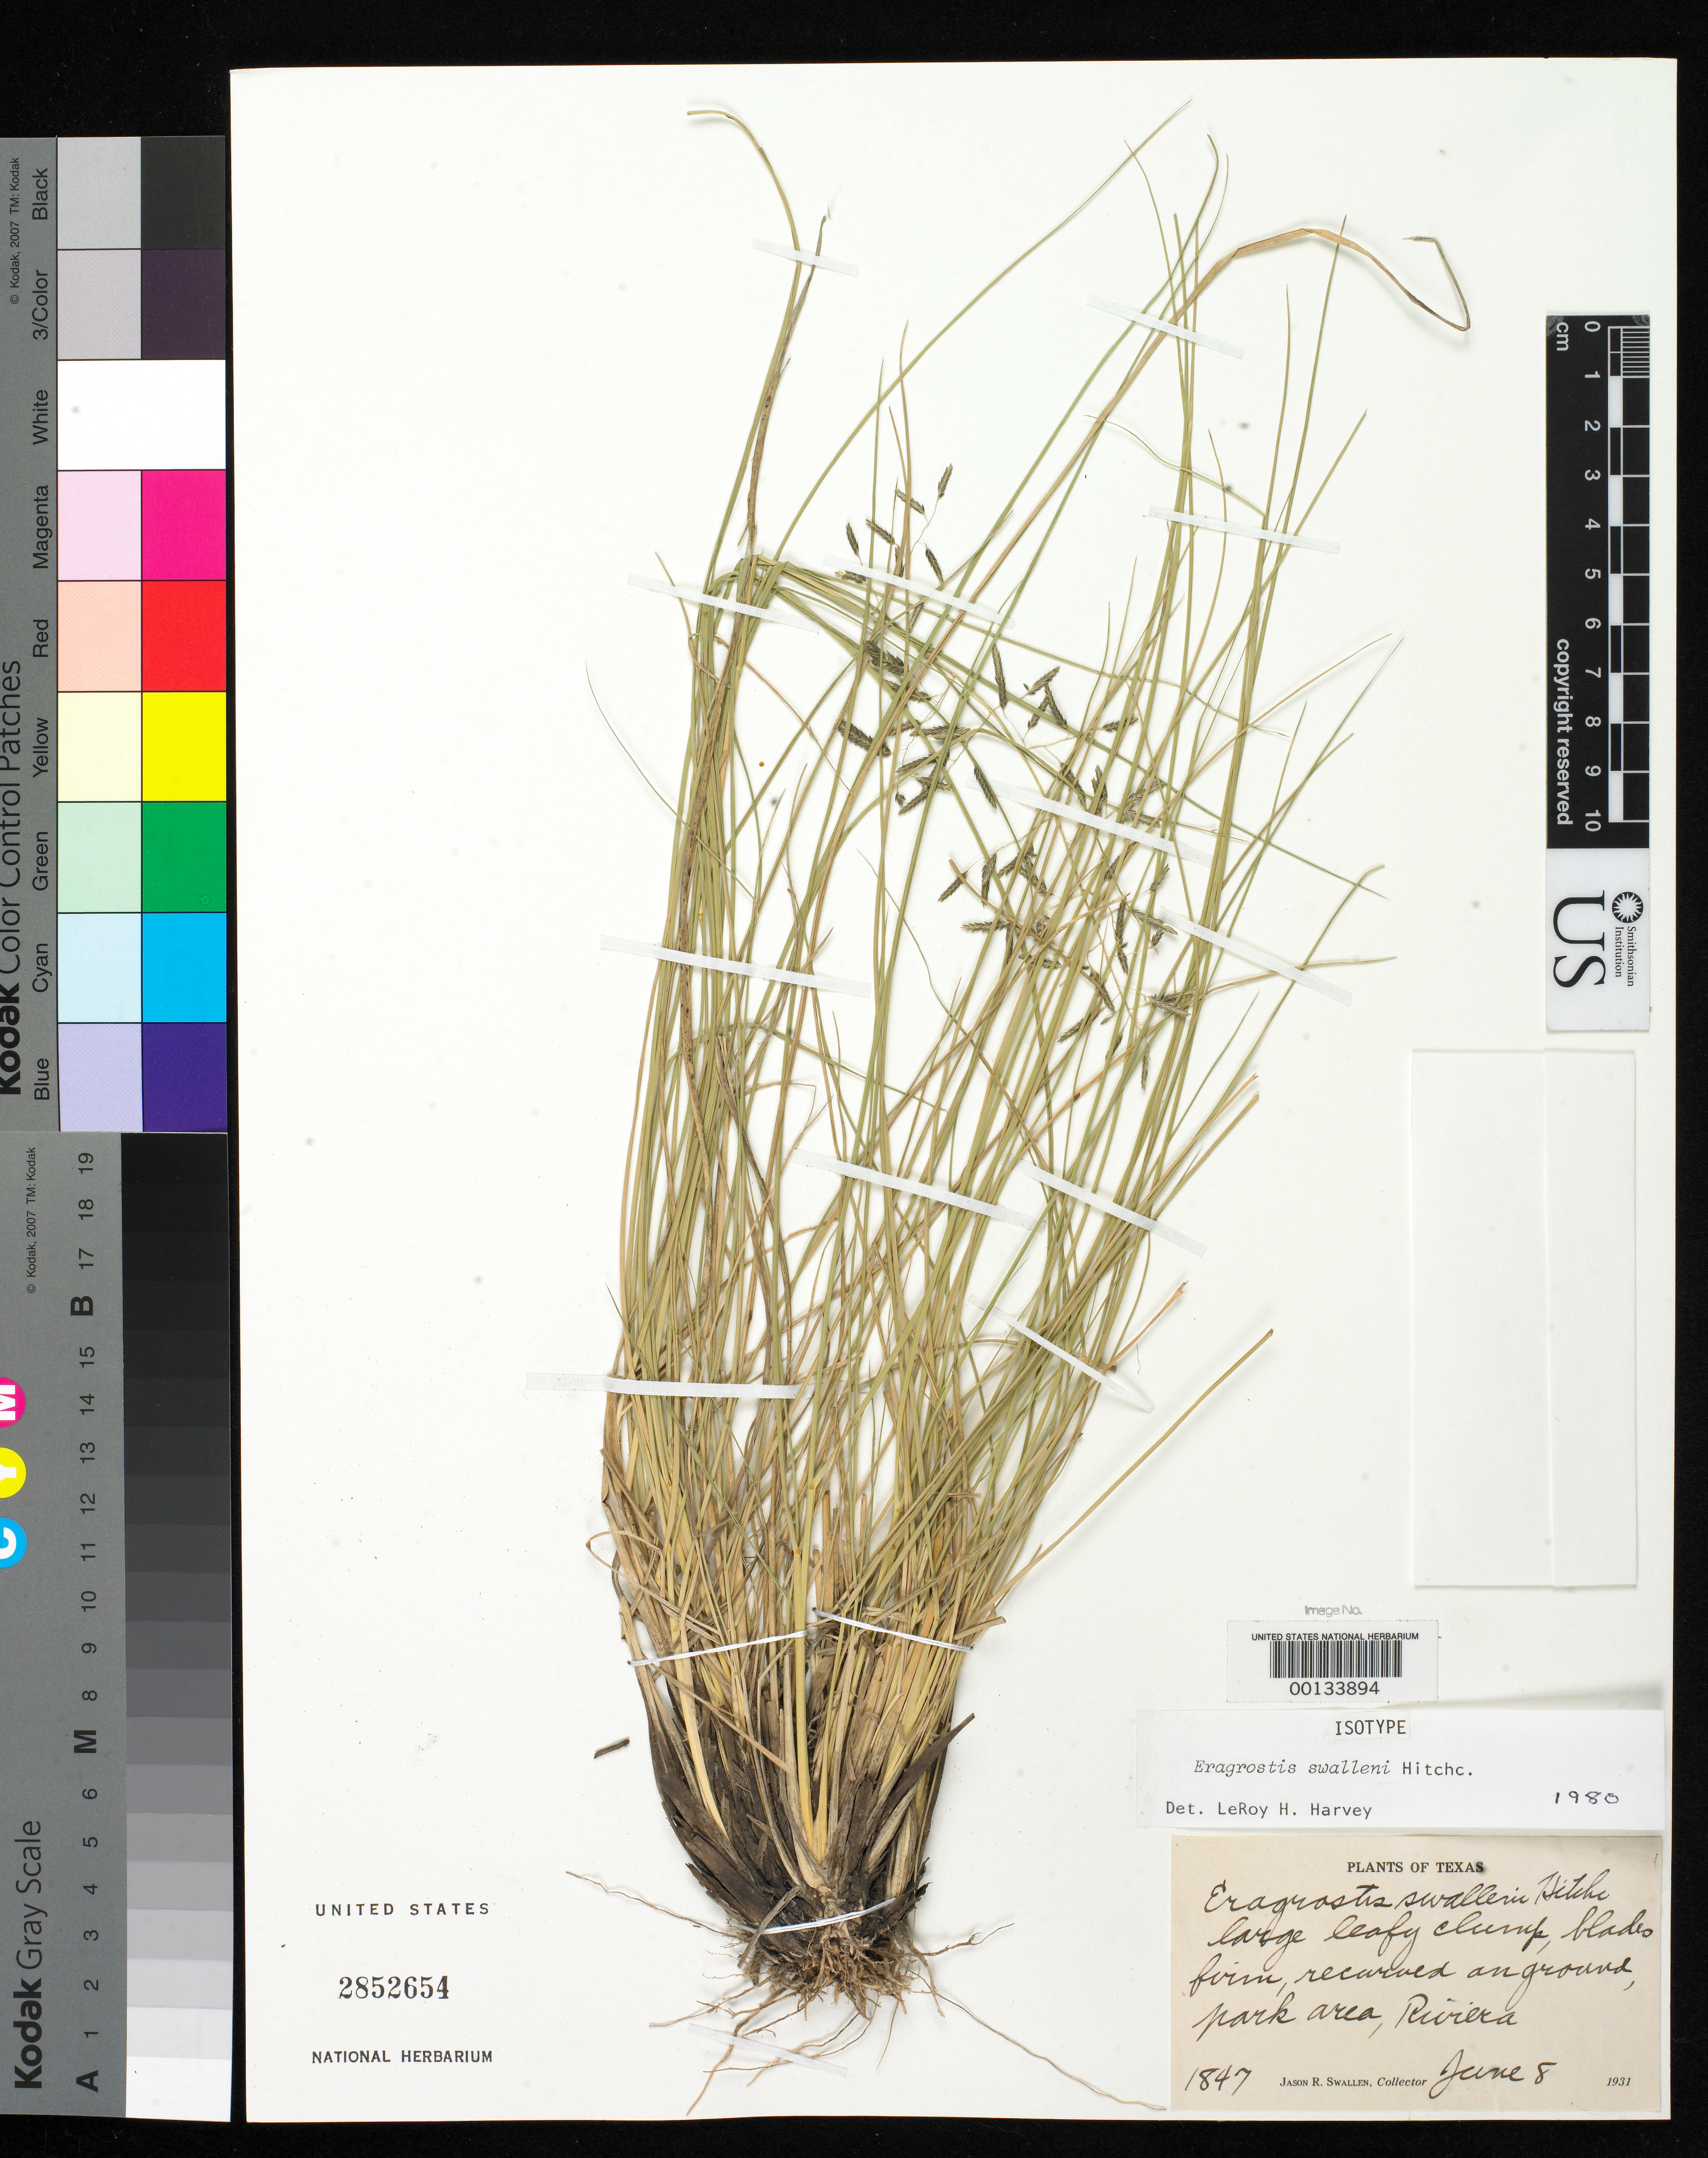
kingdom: Plantae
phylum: Tracheophyta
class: Liliopsida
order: Poales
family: Poaceae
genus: Eragrostis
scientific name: Eragrostis swallenii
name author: Hitchc.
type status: Isotype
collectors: J. R. Swallen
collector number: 1847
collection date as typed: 08 Jun 1931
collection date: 1931-06-08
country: United States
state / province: Texas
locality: Park area, Riviera.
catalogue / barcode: US 2852654